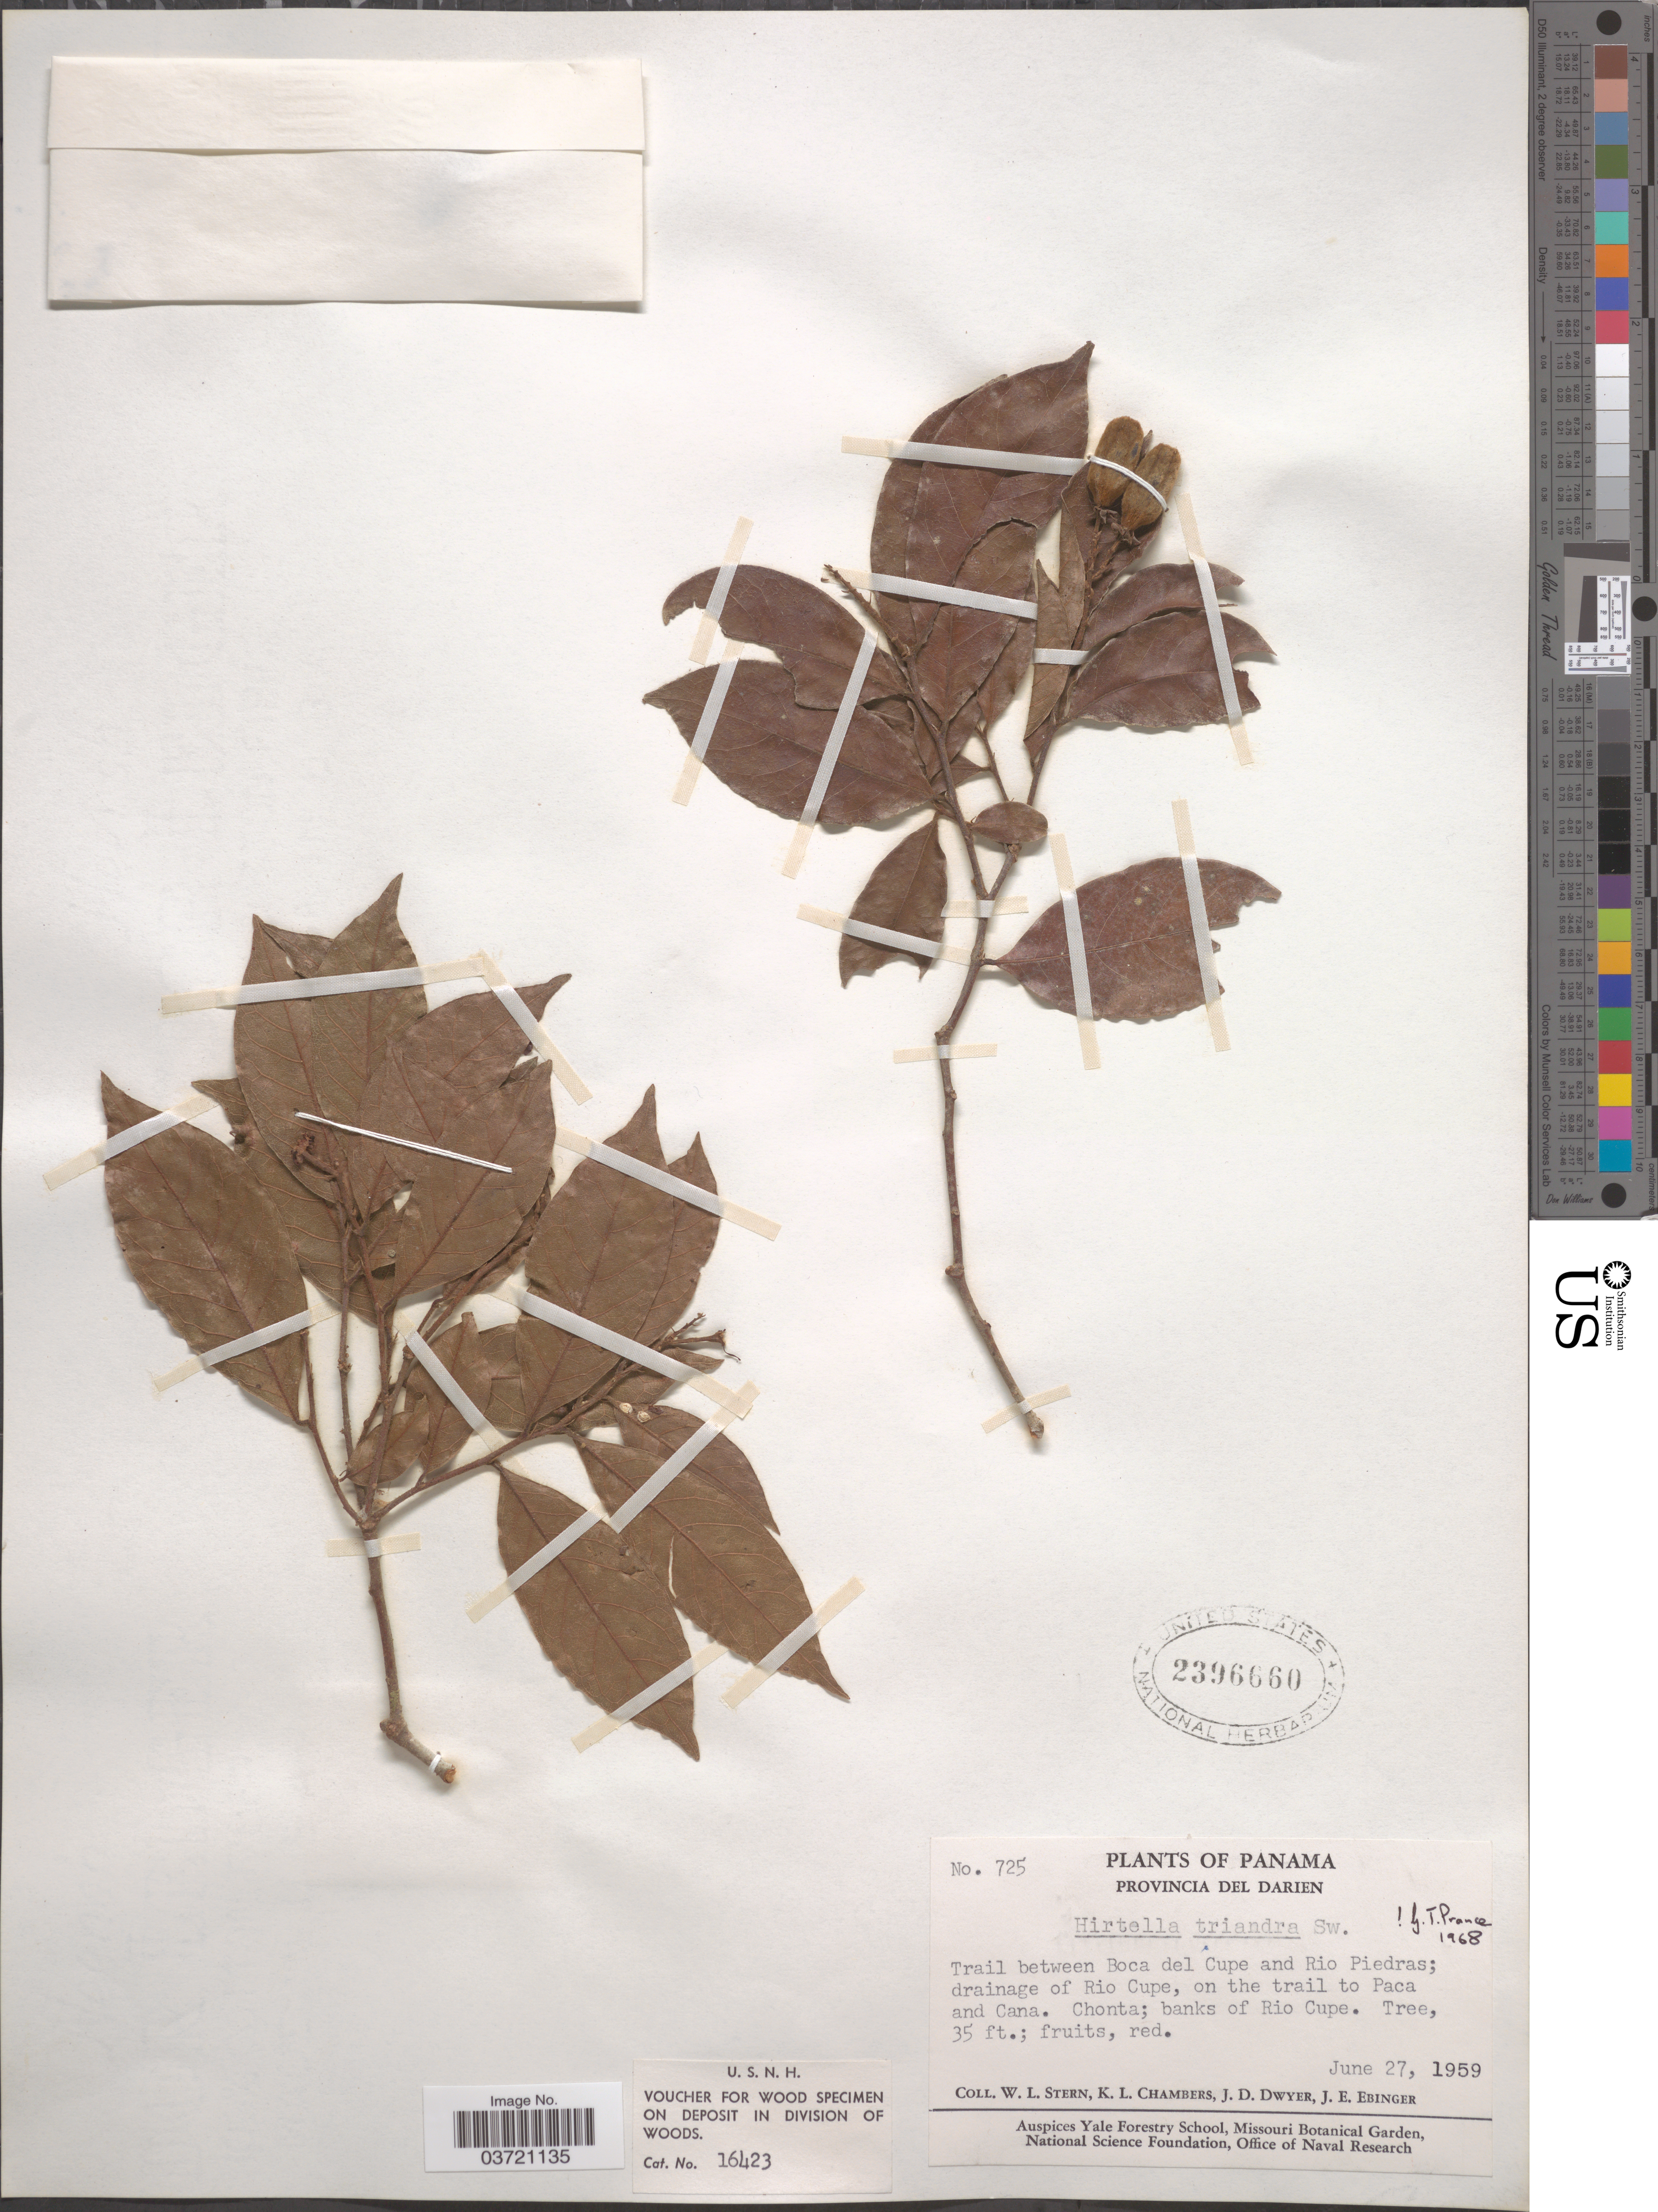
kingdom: Plantae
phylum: Tracheophyta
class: Magnoliopsida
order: Malpighiales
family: Chrysobalanaceae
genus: Hirtella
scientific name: Hirtella triandra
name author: Sw.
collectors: W. L. Stern, K. Chambers, J. D. Dwyer & J. Ebinger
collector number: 725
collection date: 1959-06-27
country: Panama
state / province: Darien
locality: Trail between Boca del Cupe and Rio Piedras; drainage of Rio Cupe, on the trail to Paca and Cana. Chonta; banks of Rio Cupe.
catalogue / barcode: US 2396660